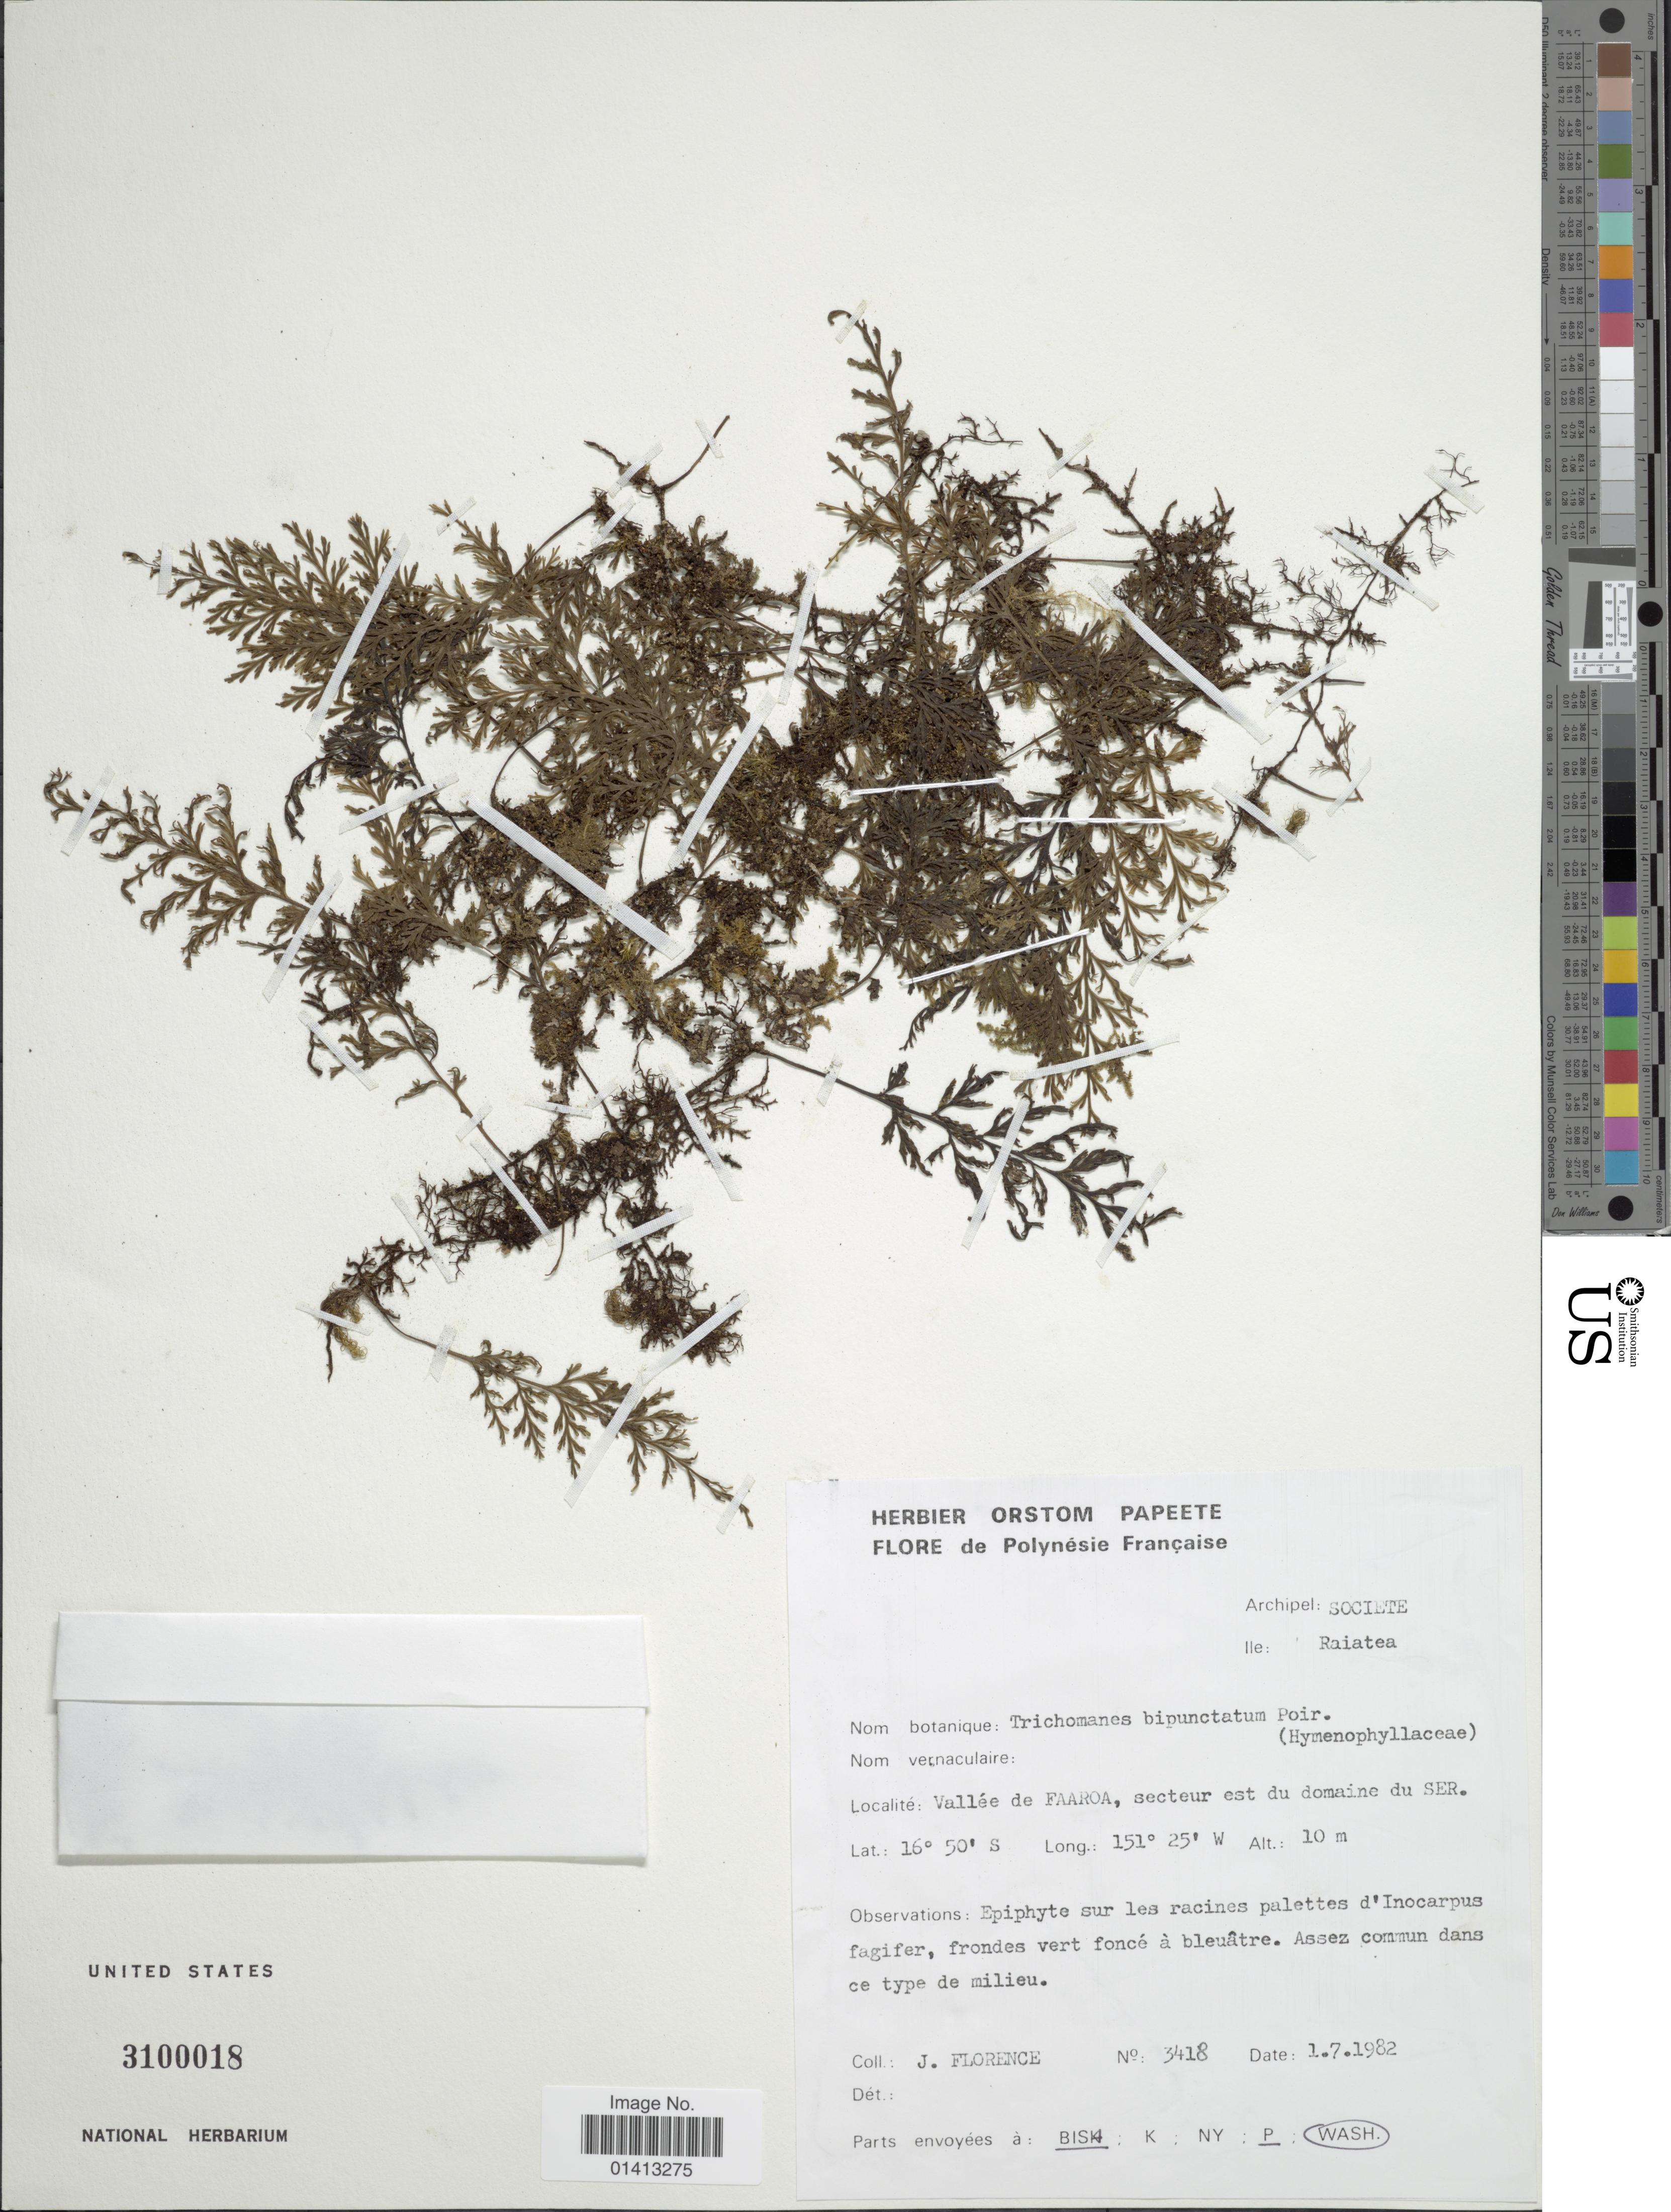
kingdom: Plantae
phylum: Tracheophyta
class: Polypodiopsida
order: Hymenophyllales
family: Hymenophyllaceae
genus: Crepidomanes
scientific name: Crepidomanes bipunctatum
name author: (Poir.) Copel.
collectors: J. Florence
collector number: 3418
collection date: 1982-07-01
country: French Polynesia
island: Raiatea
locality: Archipel: Scoiete, Ile: Raiatea, Vallée de Faaroa, sectuer est du Domaine du Ser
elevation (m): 10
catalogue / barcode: US 3100018